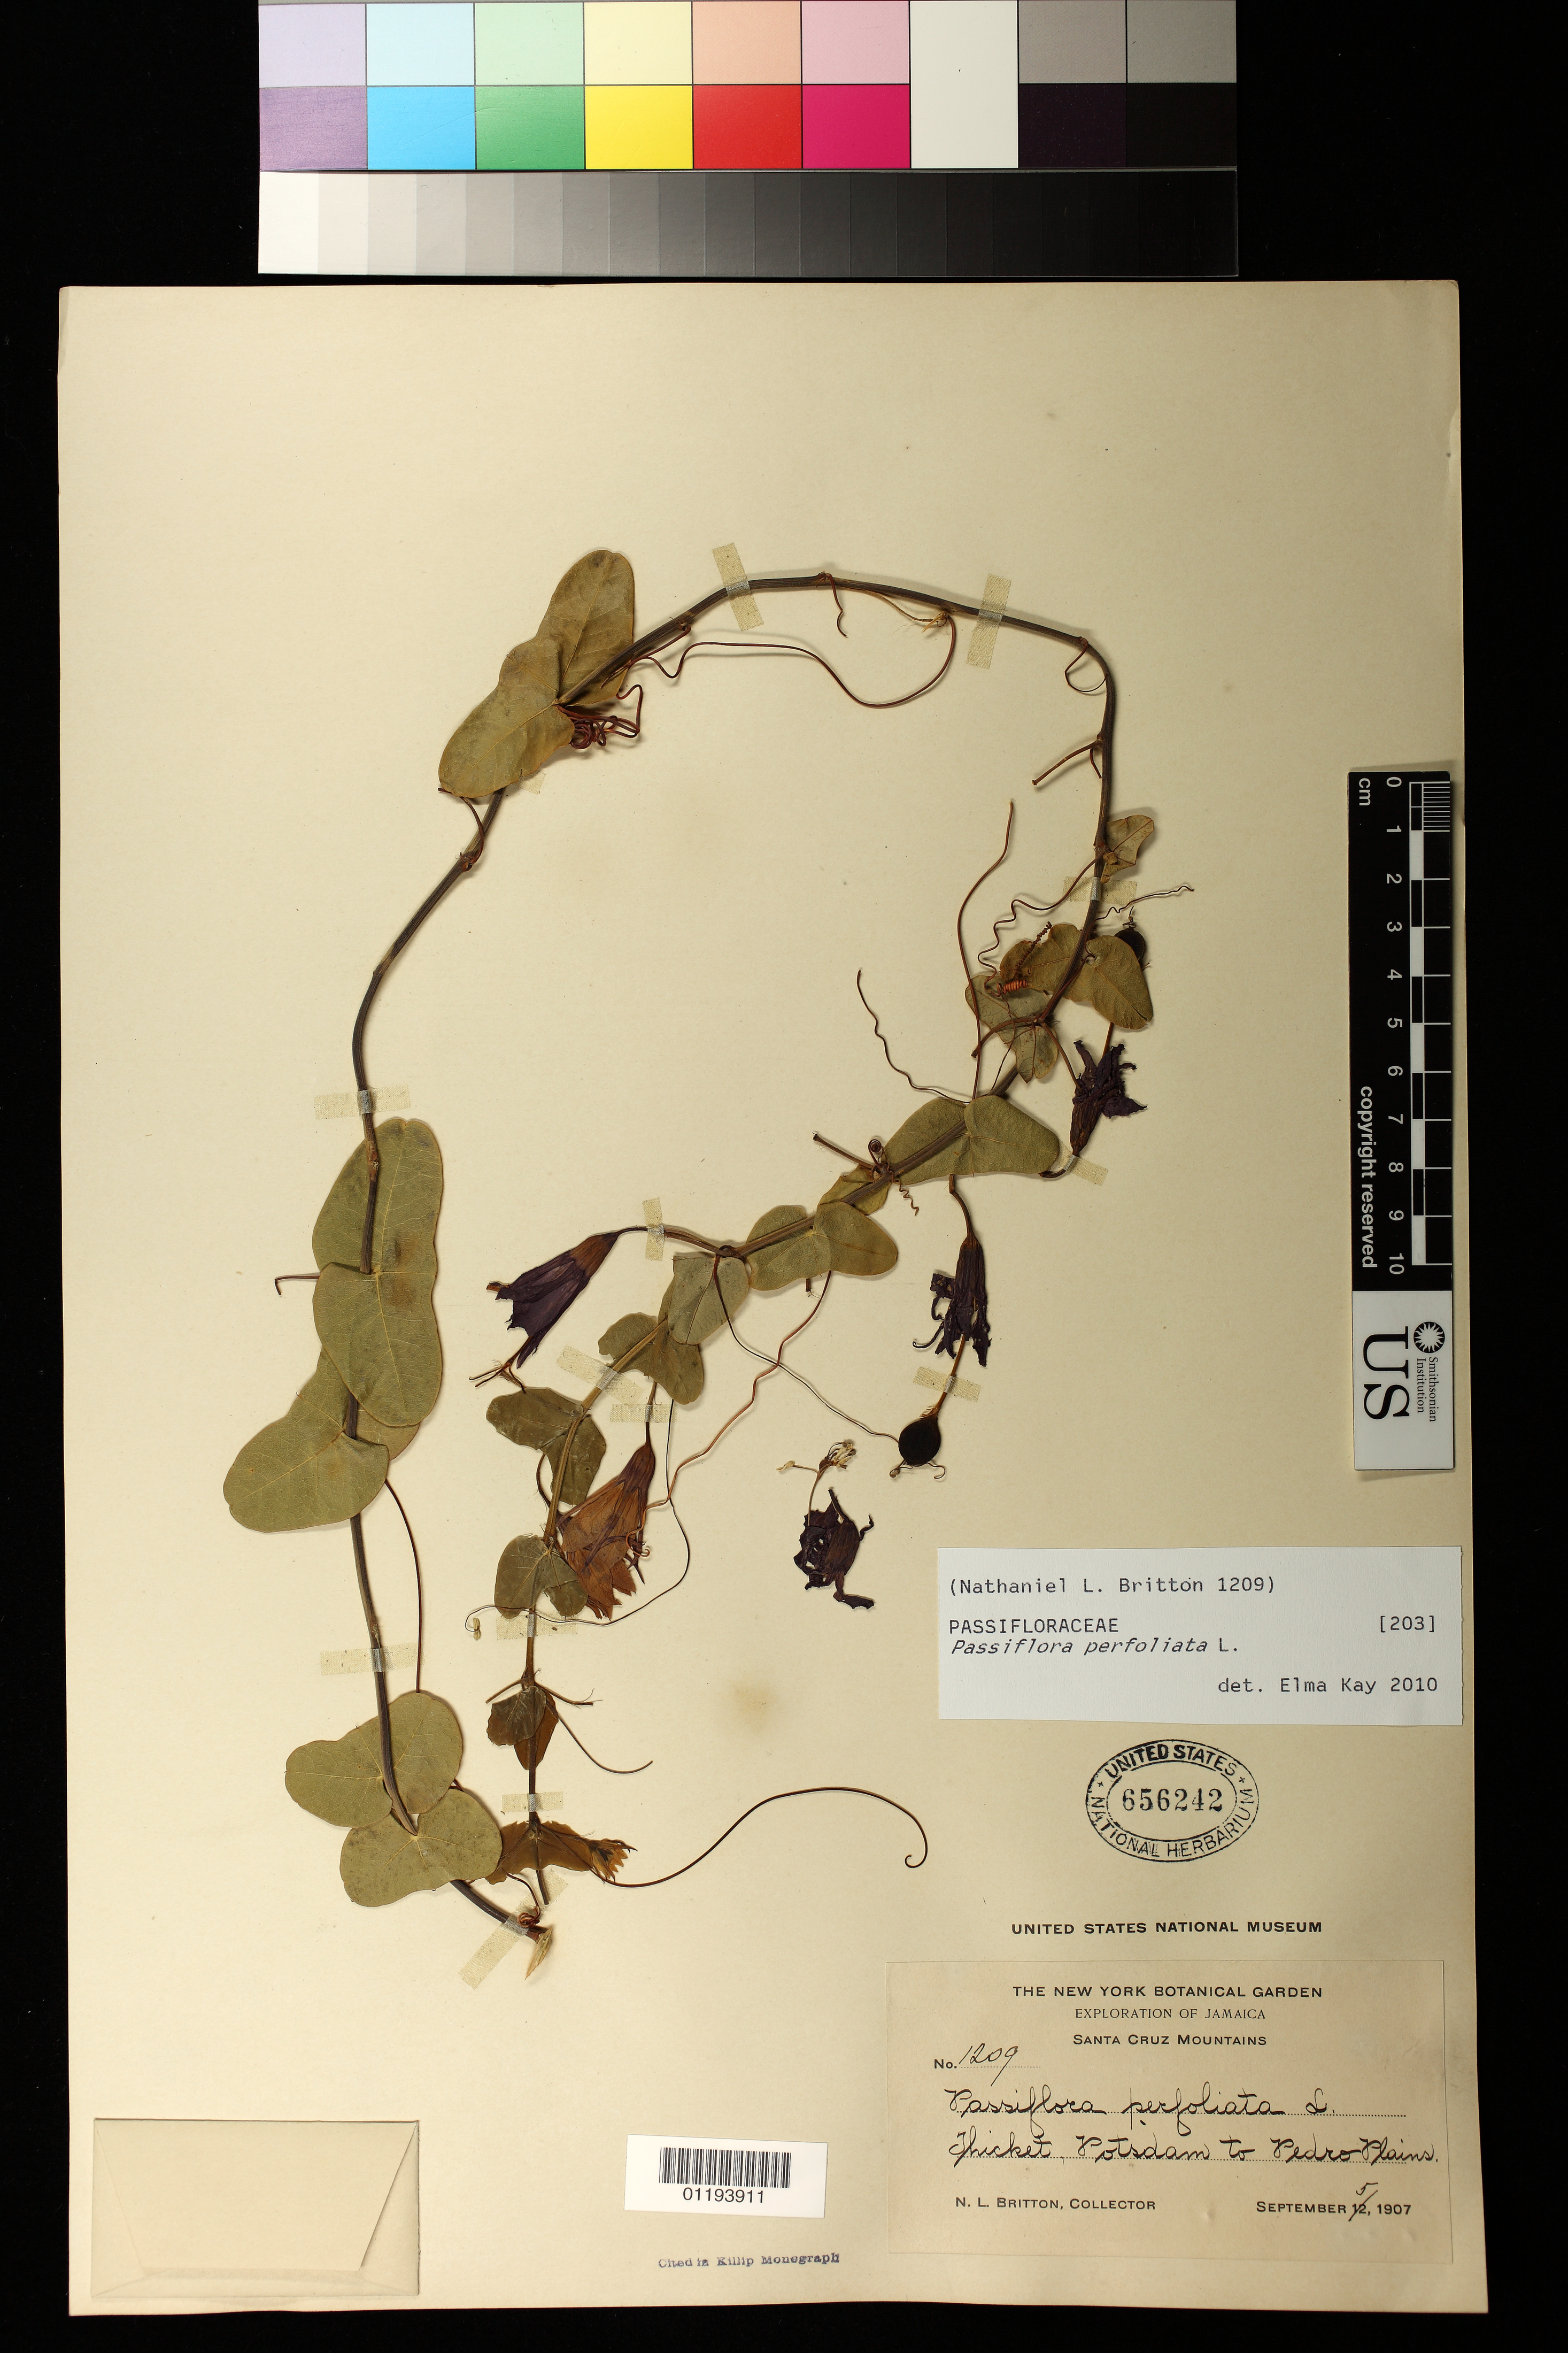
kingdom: Plantae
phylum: Tracheophyta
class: Magnoliopsida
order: Malpighiales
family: Passifloraceae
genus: Passiflora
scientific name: Passiflora perfoliata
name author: L.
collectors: N. Britton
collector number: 1209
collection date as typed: Sep 5 1907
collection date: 1907-09-05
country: Jamaica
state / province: Saint Elizabeth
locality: Santa Cruz Mountains: Potsdam to Pedro Plains.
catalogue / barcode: US 656242